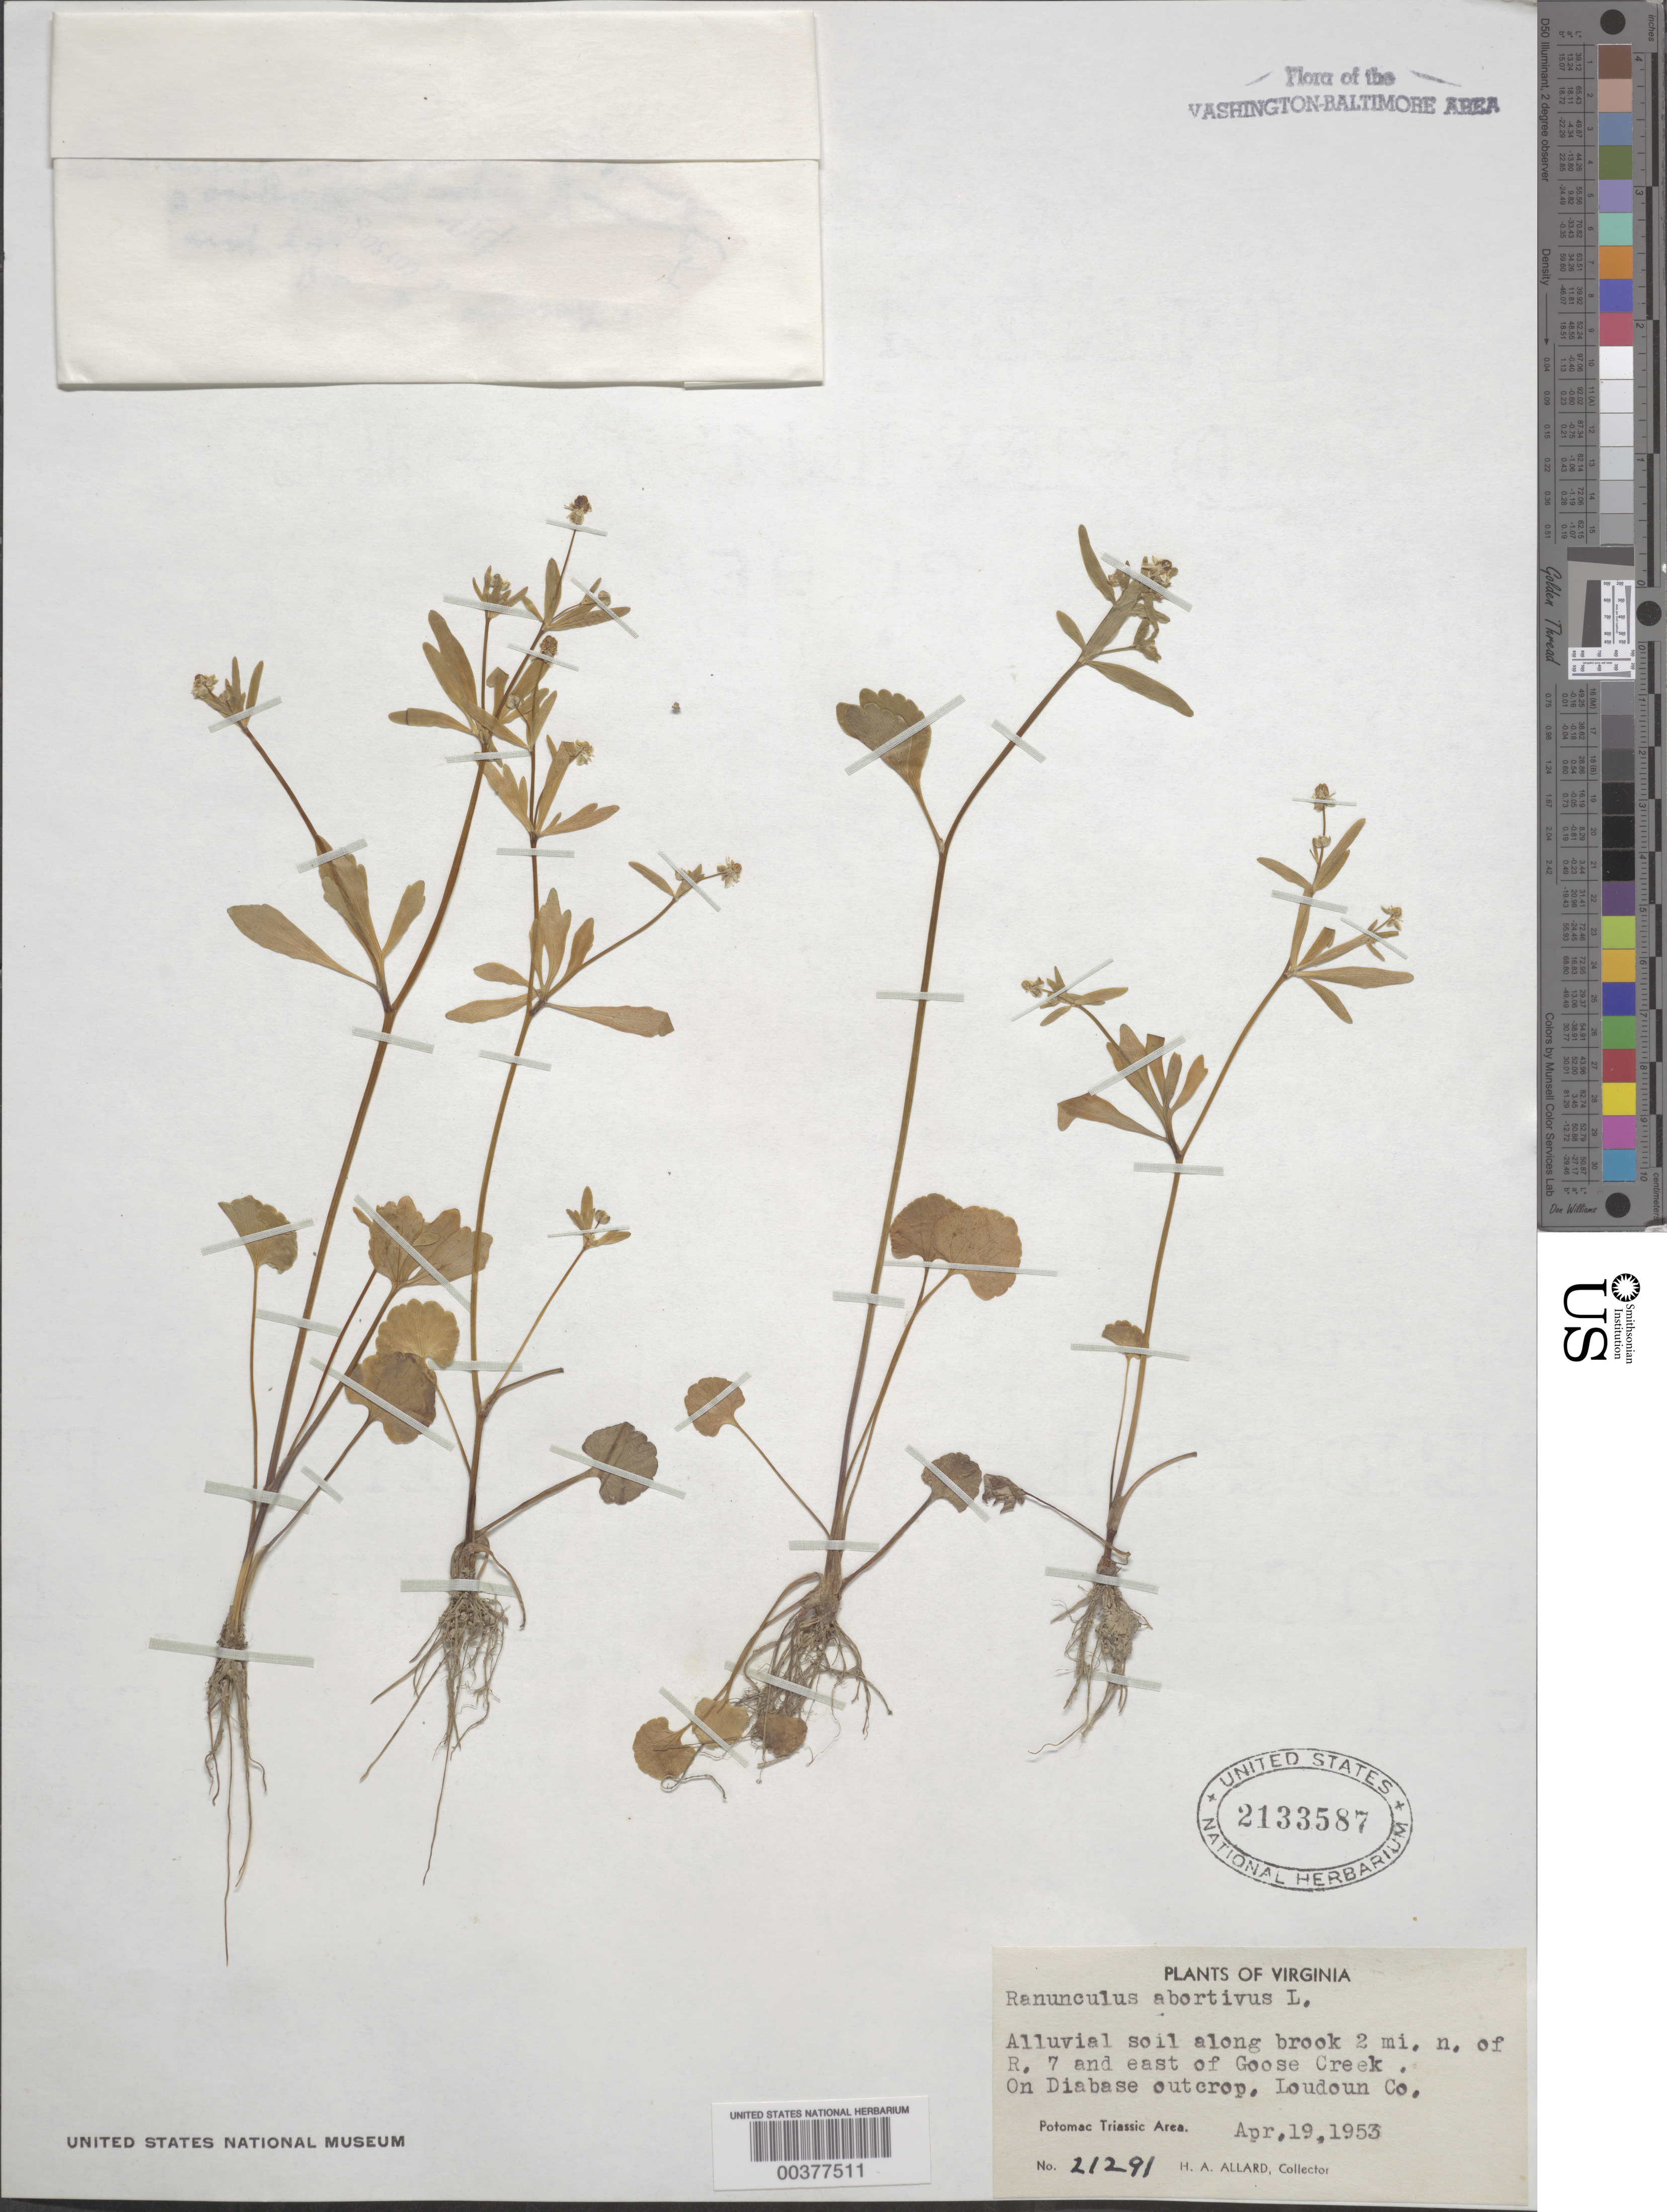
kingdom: Plantae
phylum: Tracheophyta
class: Magnoliopsida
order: Ranunculales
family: Ranunculaceae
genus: Ranunculus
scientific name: Ranunculus abortivus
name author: L.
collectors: H. A. Allard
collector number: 21291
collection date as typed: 19 Apr 1953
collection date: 1953-04-19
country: United States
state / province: Virginia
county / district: Loudoun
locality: North of Route 7 and east of Goose Creek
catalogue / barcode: US 2133587